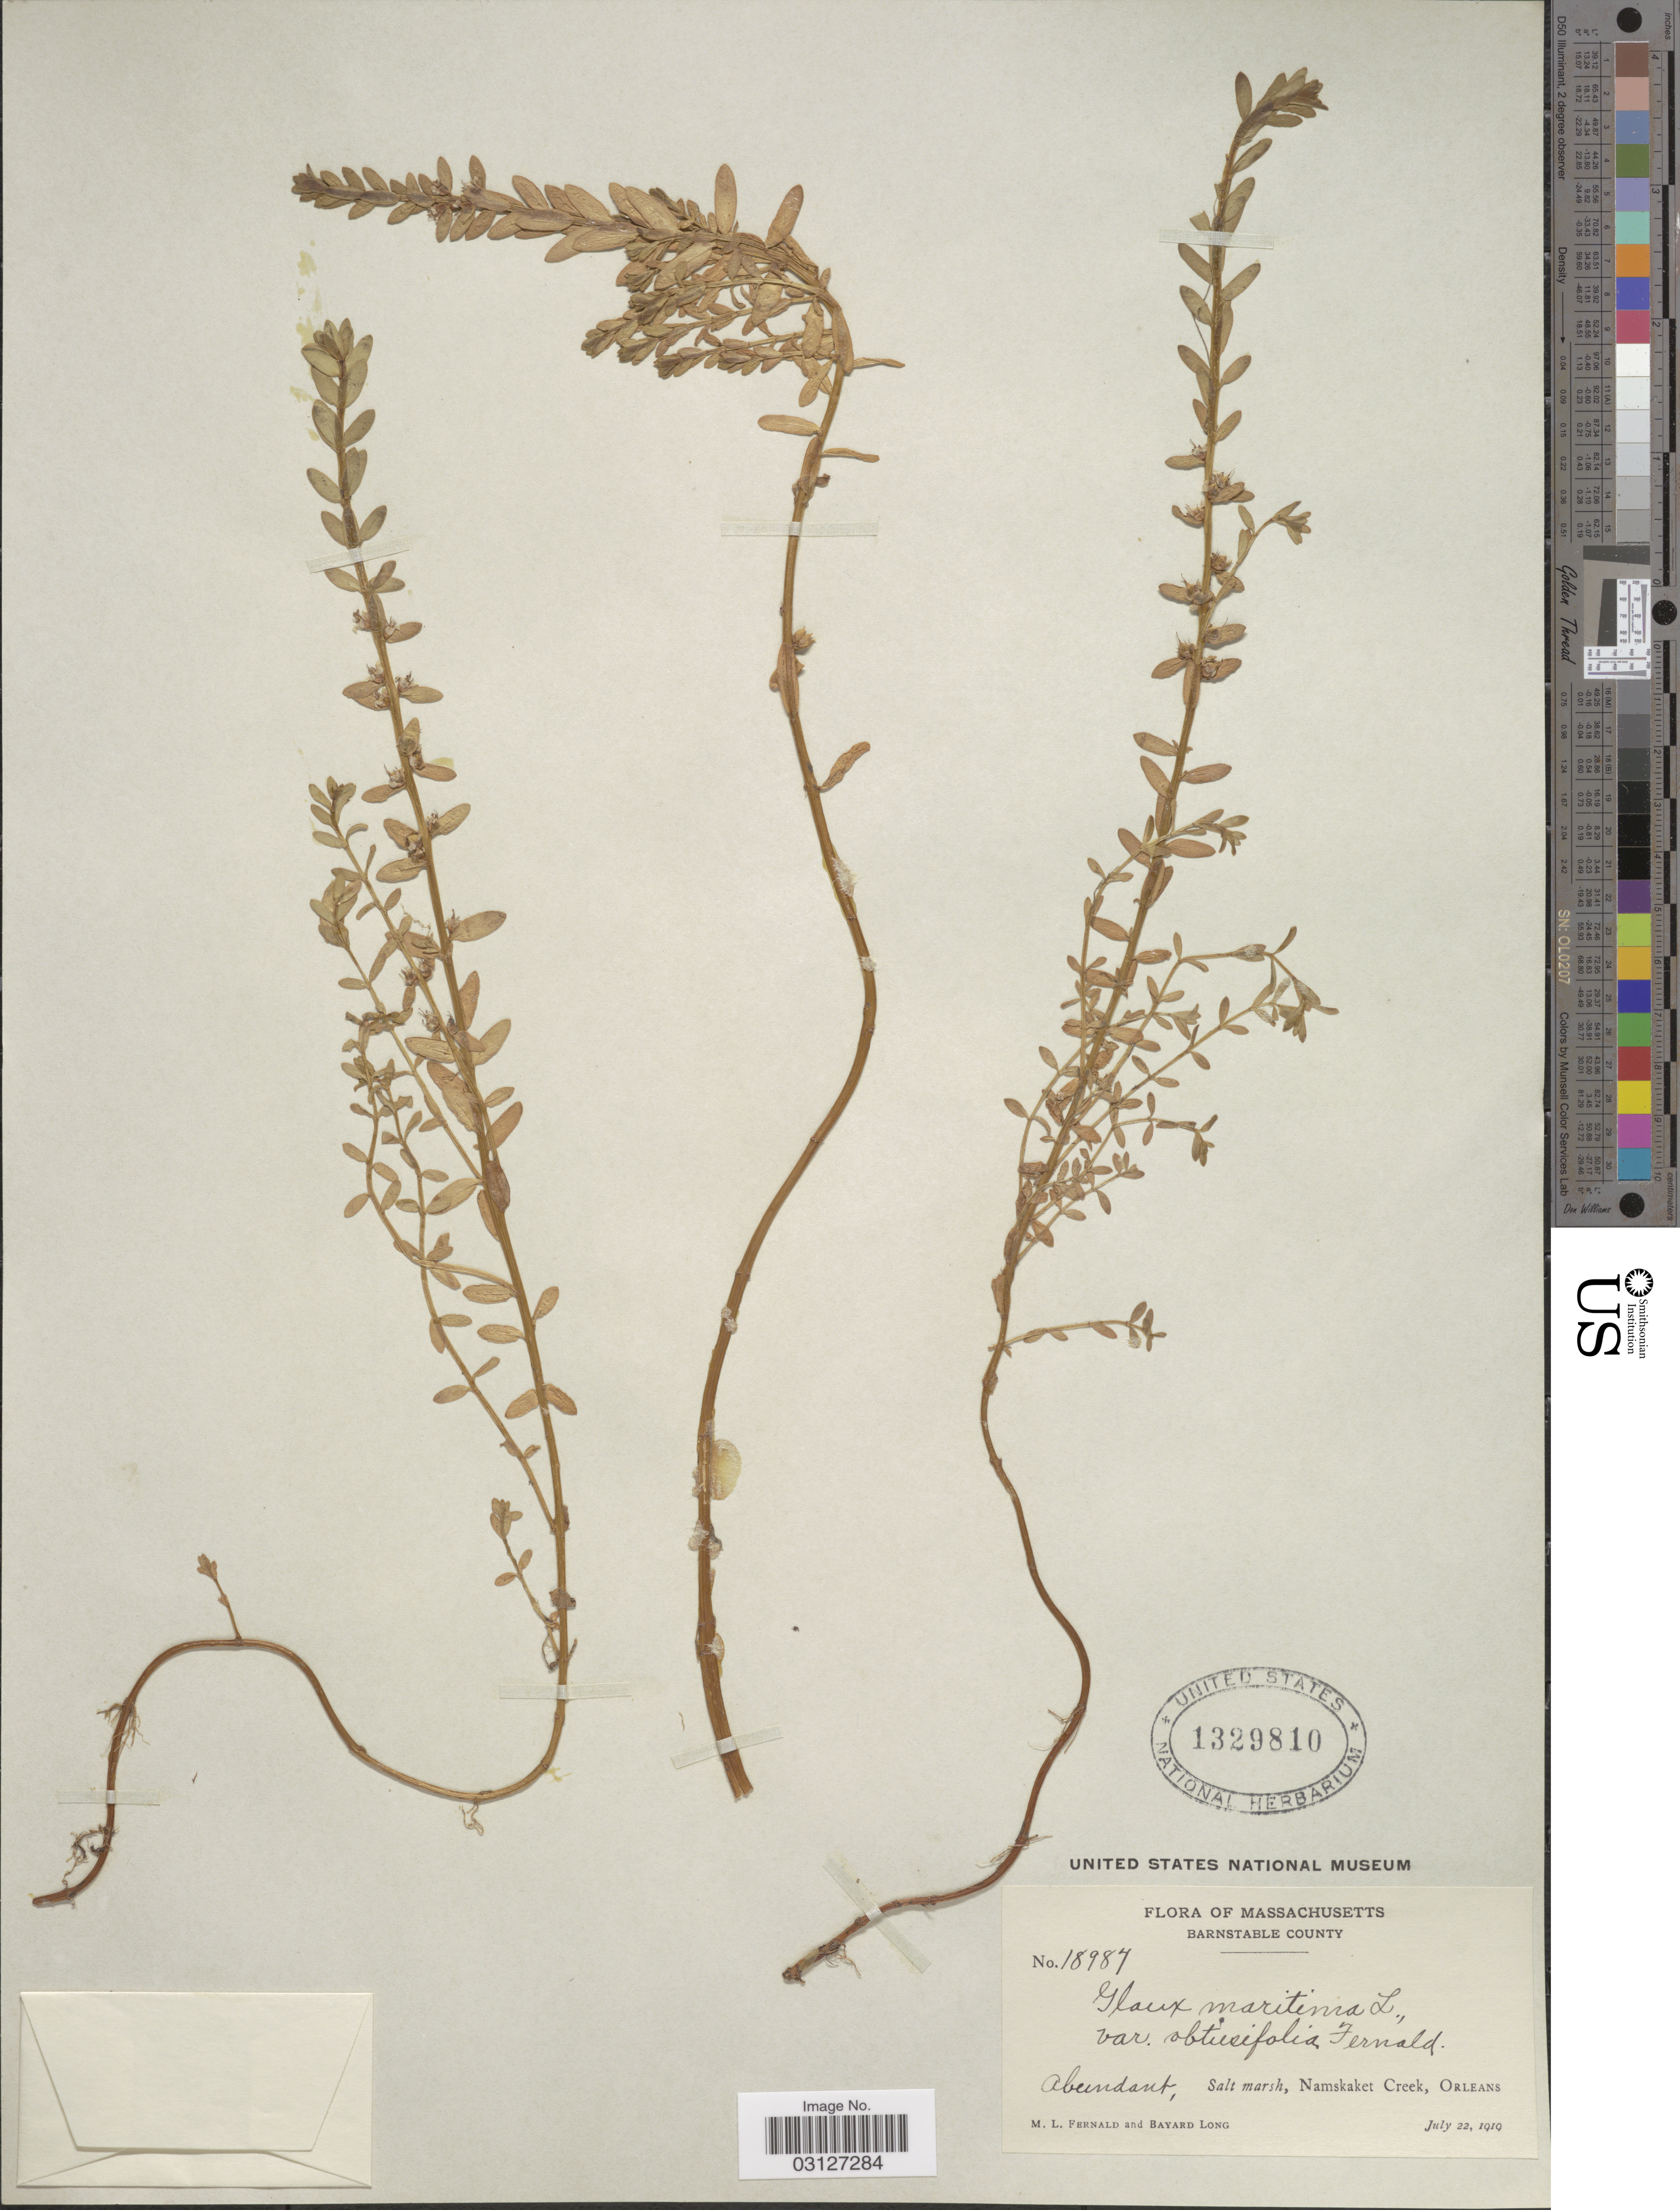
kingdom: Plantae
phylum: Tracheophyta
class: Magnoliopsida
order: Ericales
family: Primulaceae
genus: Glaux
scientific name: Glaux maritima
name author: L.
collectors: M. L. Fernald & B. Long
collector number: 18987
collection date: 1919-07-22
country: United States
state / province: Massachusetts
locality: Barnstable County, Abundant, Salt marsh, Namskaket Creek, Orleans.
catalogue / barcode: US 1329810